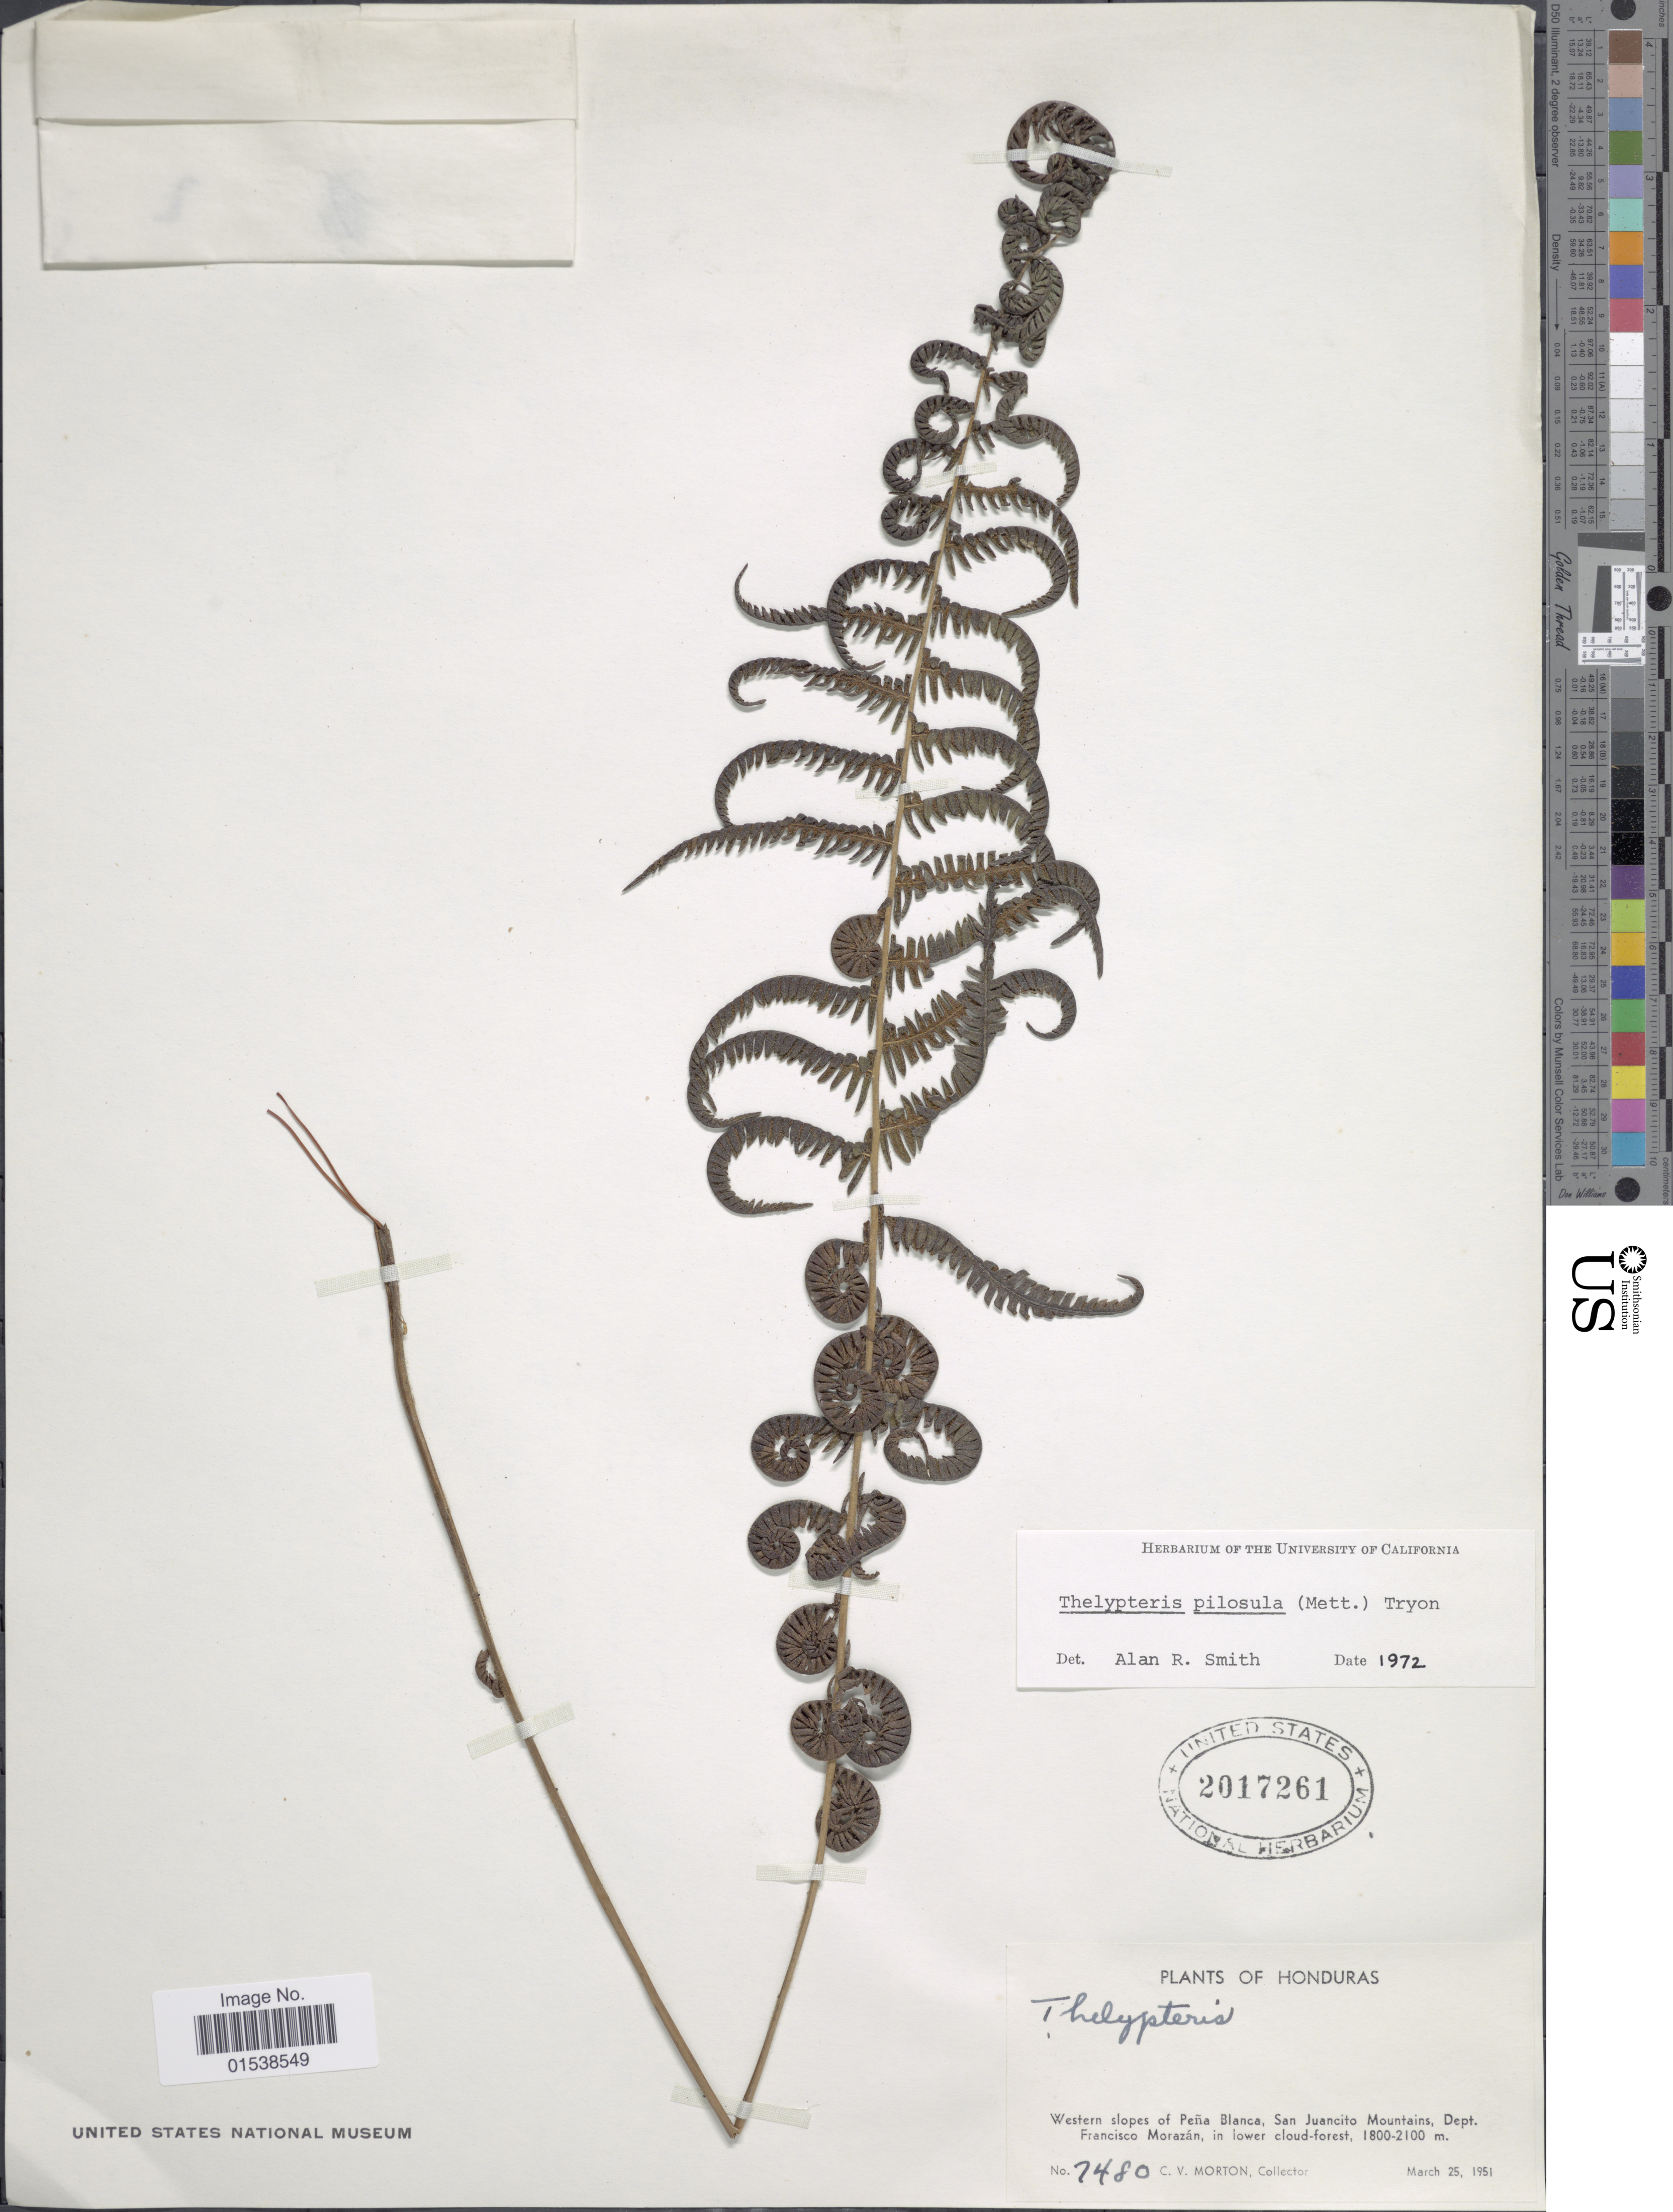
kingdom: Plantae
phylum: Tracheophyta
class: Polypodiopsida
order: Polypodiales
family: Thelypteridaceae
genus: Amauropelta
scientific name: Amauropelta pilosula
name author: (Klotzsch & H. Karst.) Á. Löve & D. Löve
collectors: C. V. Morton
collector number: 7480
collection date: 1951-03-25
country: Honduras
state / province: Fco. Morazán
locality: Western slopes of Pena Blanca, San Juancito Mountains, Dept. Francisco Morazan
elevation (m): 1800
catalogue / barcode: US 2017261